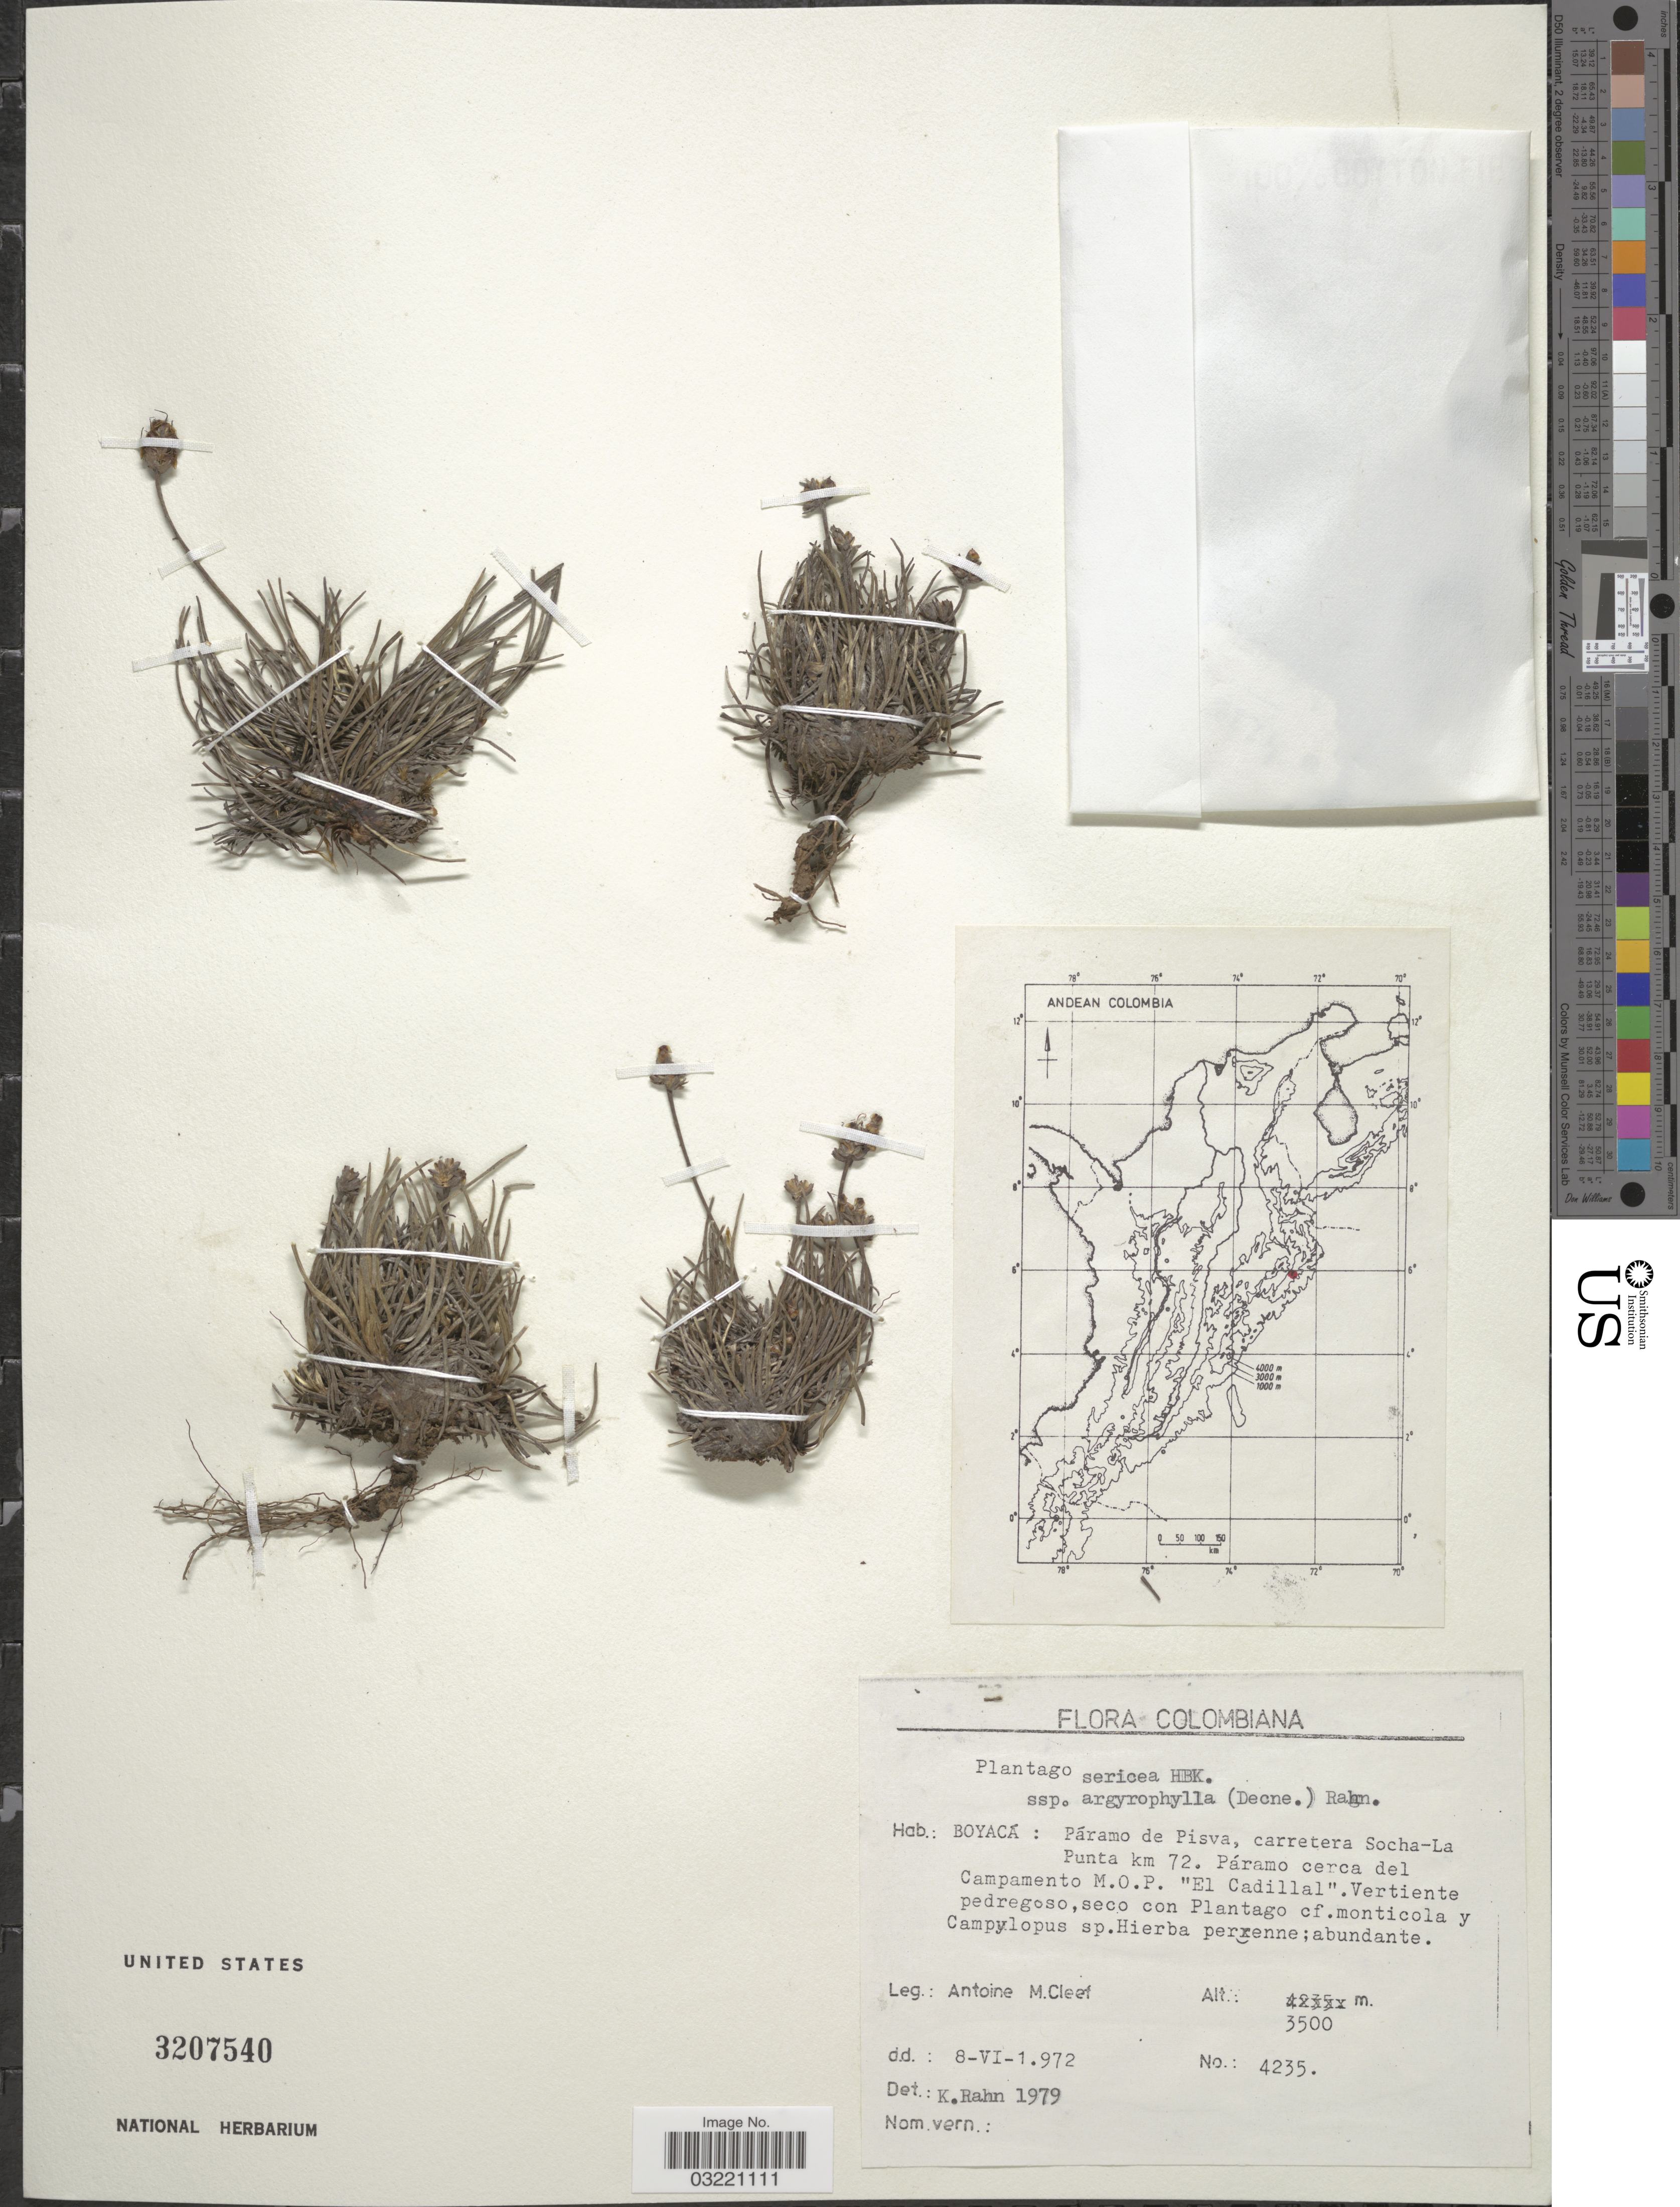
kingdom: Plantae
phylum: Tracheophyta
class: Magnoliopsida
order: Lamiales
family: Plantaginaceae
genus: Plantago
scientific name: Plantago sericea subsp. argyrophylla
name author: (Decne.) Rahn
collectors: A. M. Cleef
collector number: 4235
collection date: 1972-06-08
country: Colombia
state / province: Boyacá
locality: Páramo de Pisva, carretera Socha-La Punta km 72. Páramo cerca del Campamento M.O.P. "El Cadillal".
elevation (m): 3500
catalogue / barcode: US 3207540